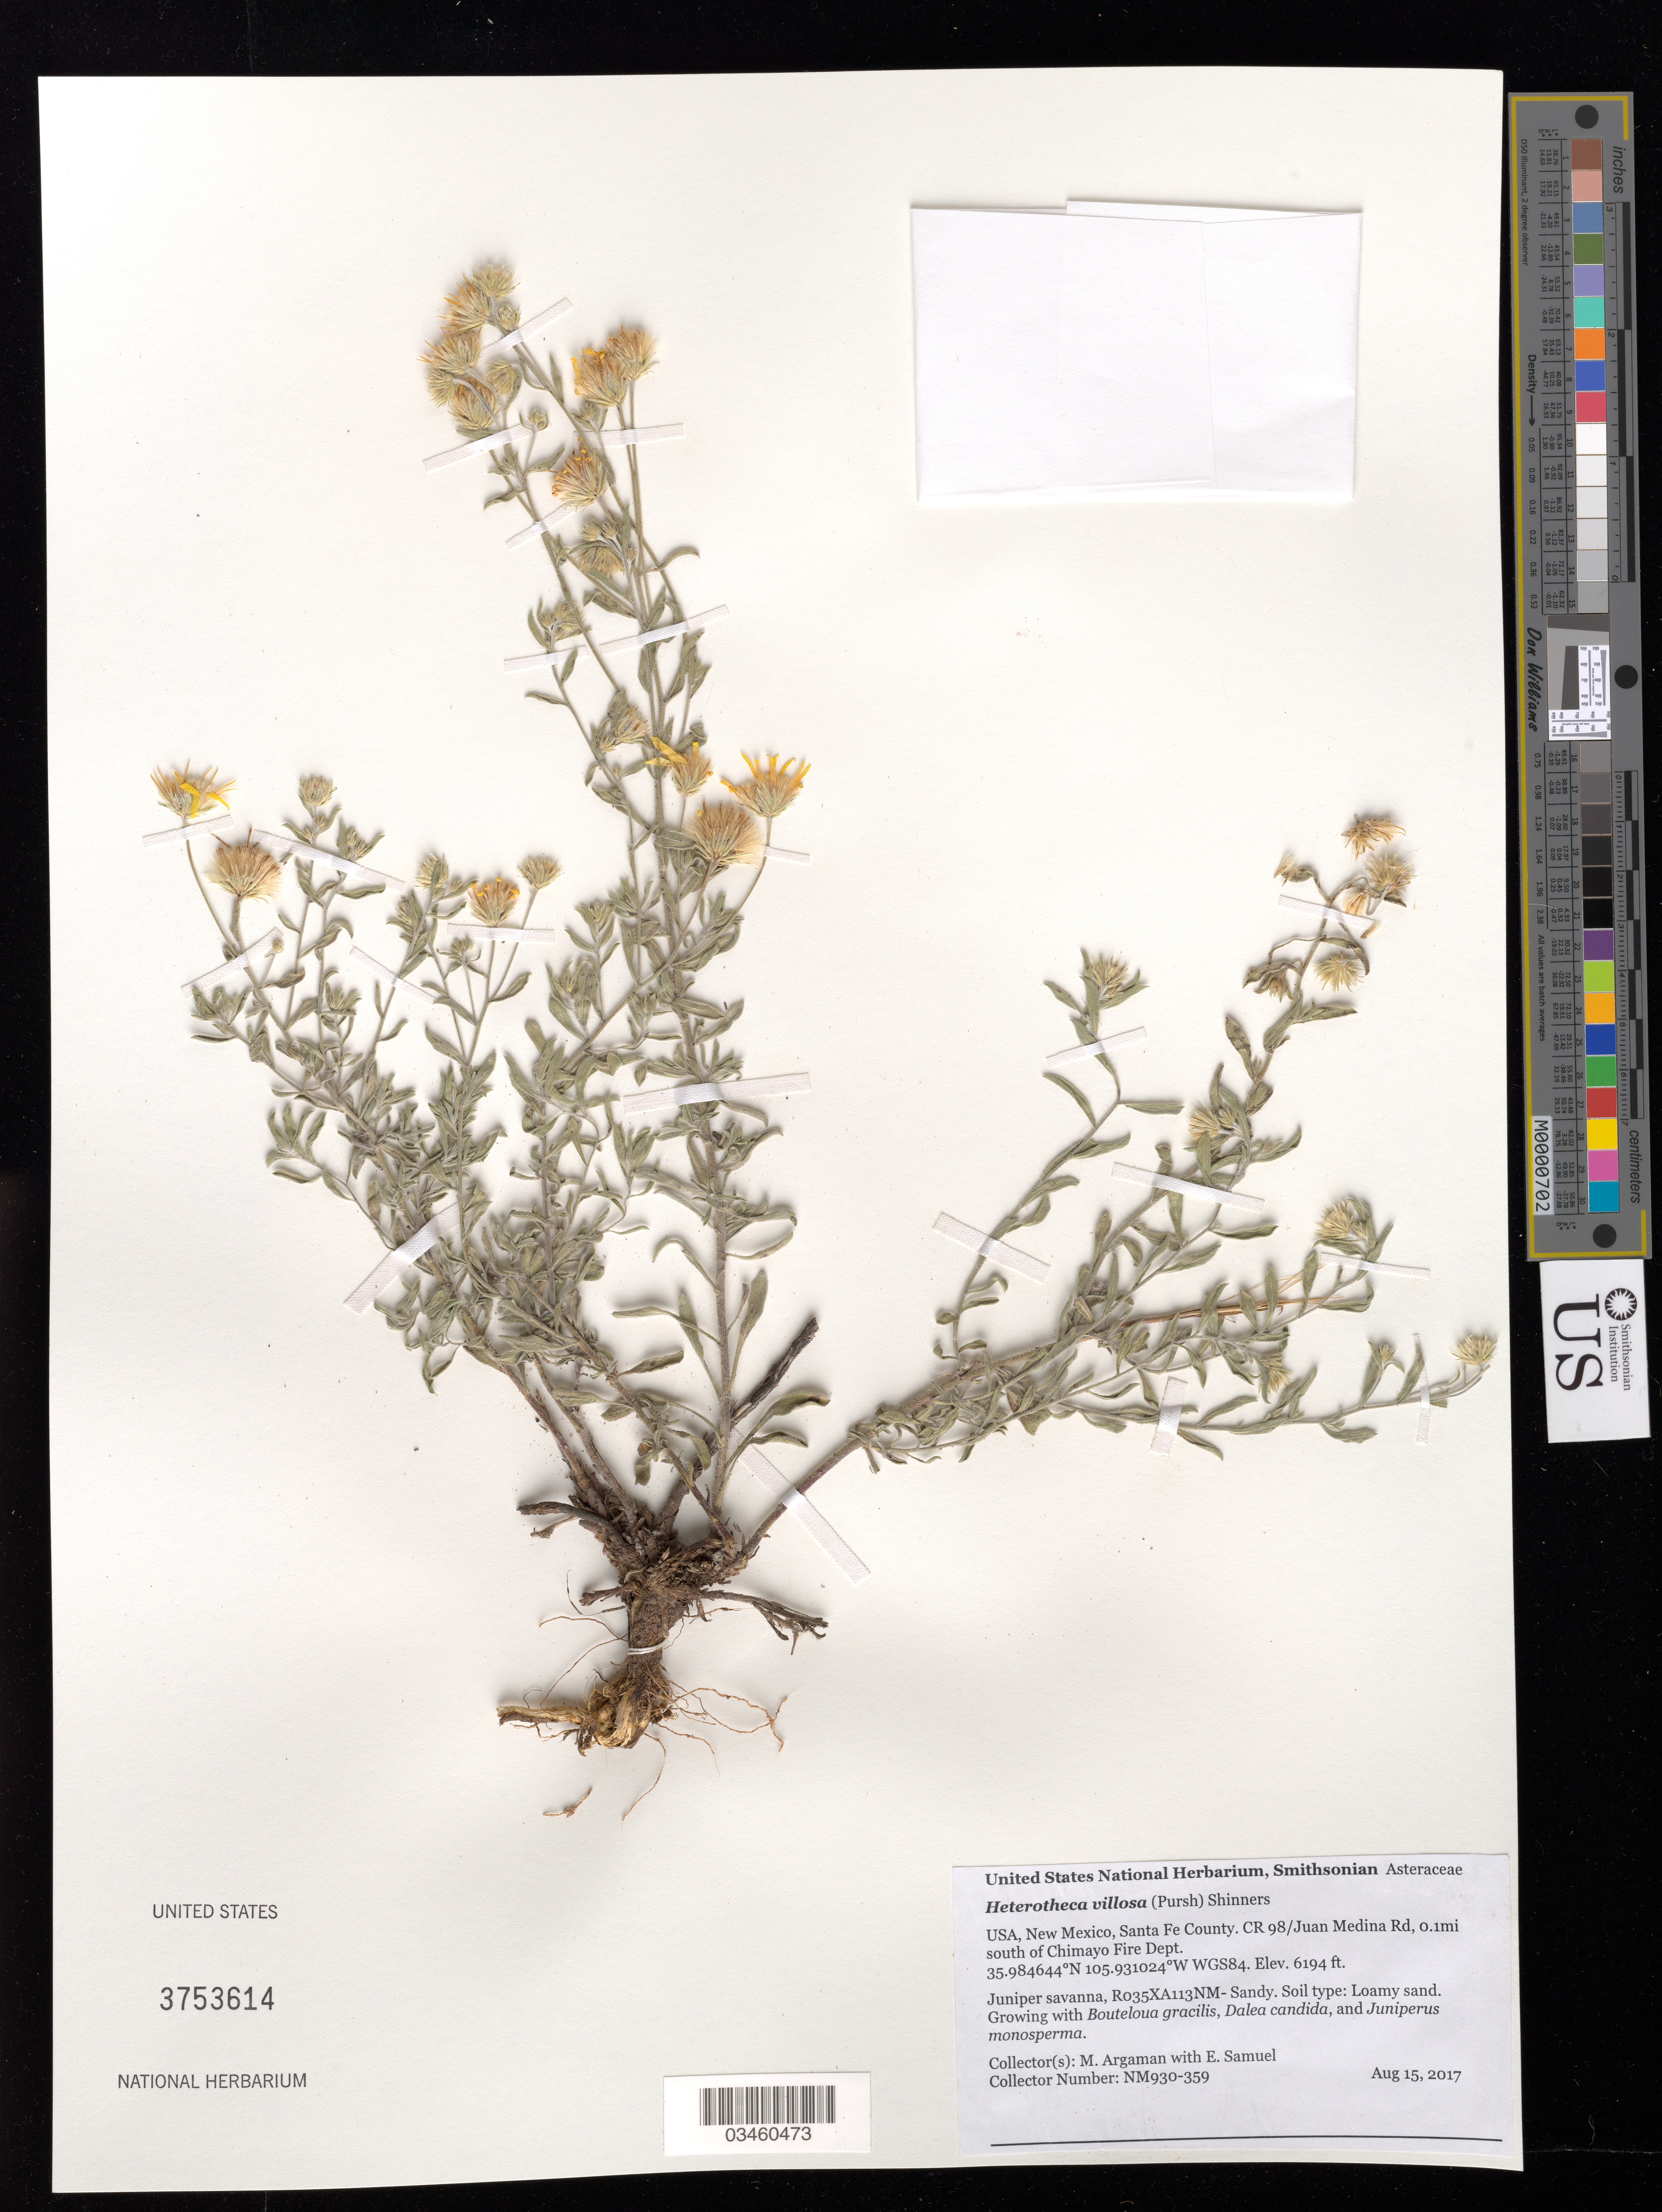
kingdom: Plantae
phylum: Tracheophyta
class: Magnoliopsida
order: Asterales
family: Asteraceae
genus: Heterotheca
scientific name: Heterotheca villosa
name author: (Pursh) Shinners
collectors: M. Argaman & E. Samuel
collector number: NM930-359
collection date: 2017-08-15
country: United States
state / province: New Mexico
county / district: Santa Fe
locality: CR 98/ Juan Medina Rd, 0.1 mi. S of Chimayo Fire Dep.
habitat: R035XA113NM- Sandy. Loamy sand. Juniper savanna.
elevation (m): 1888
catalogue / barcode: US 3753614